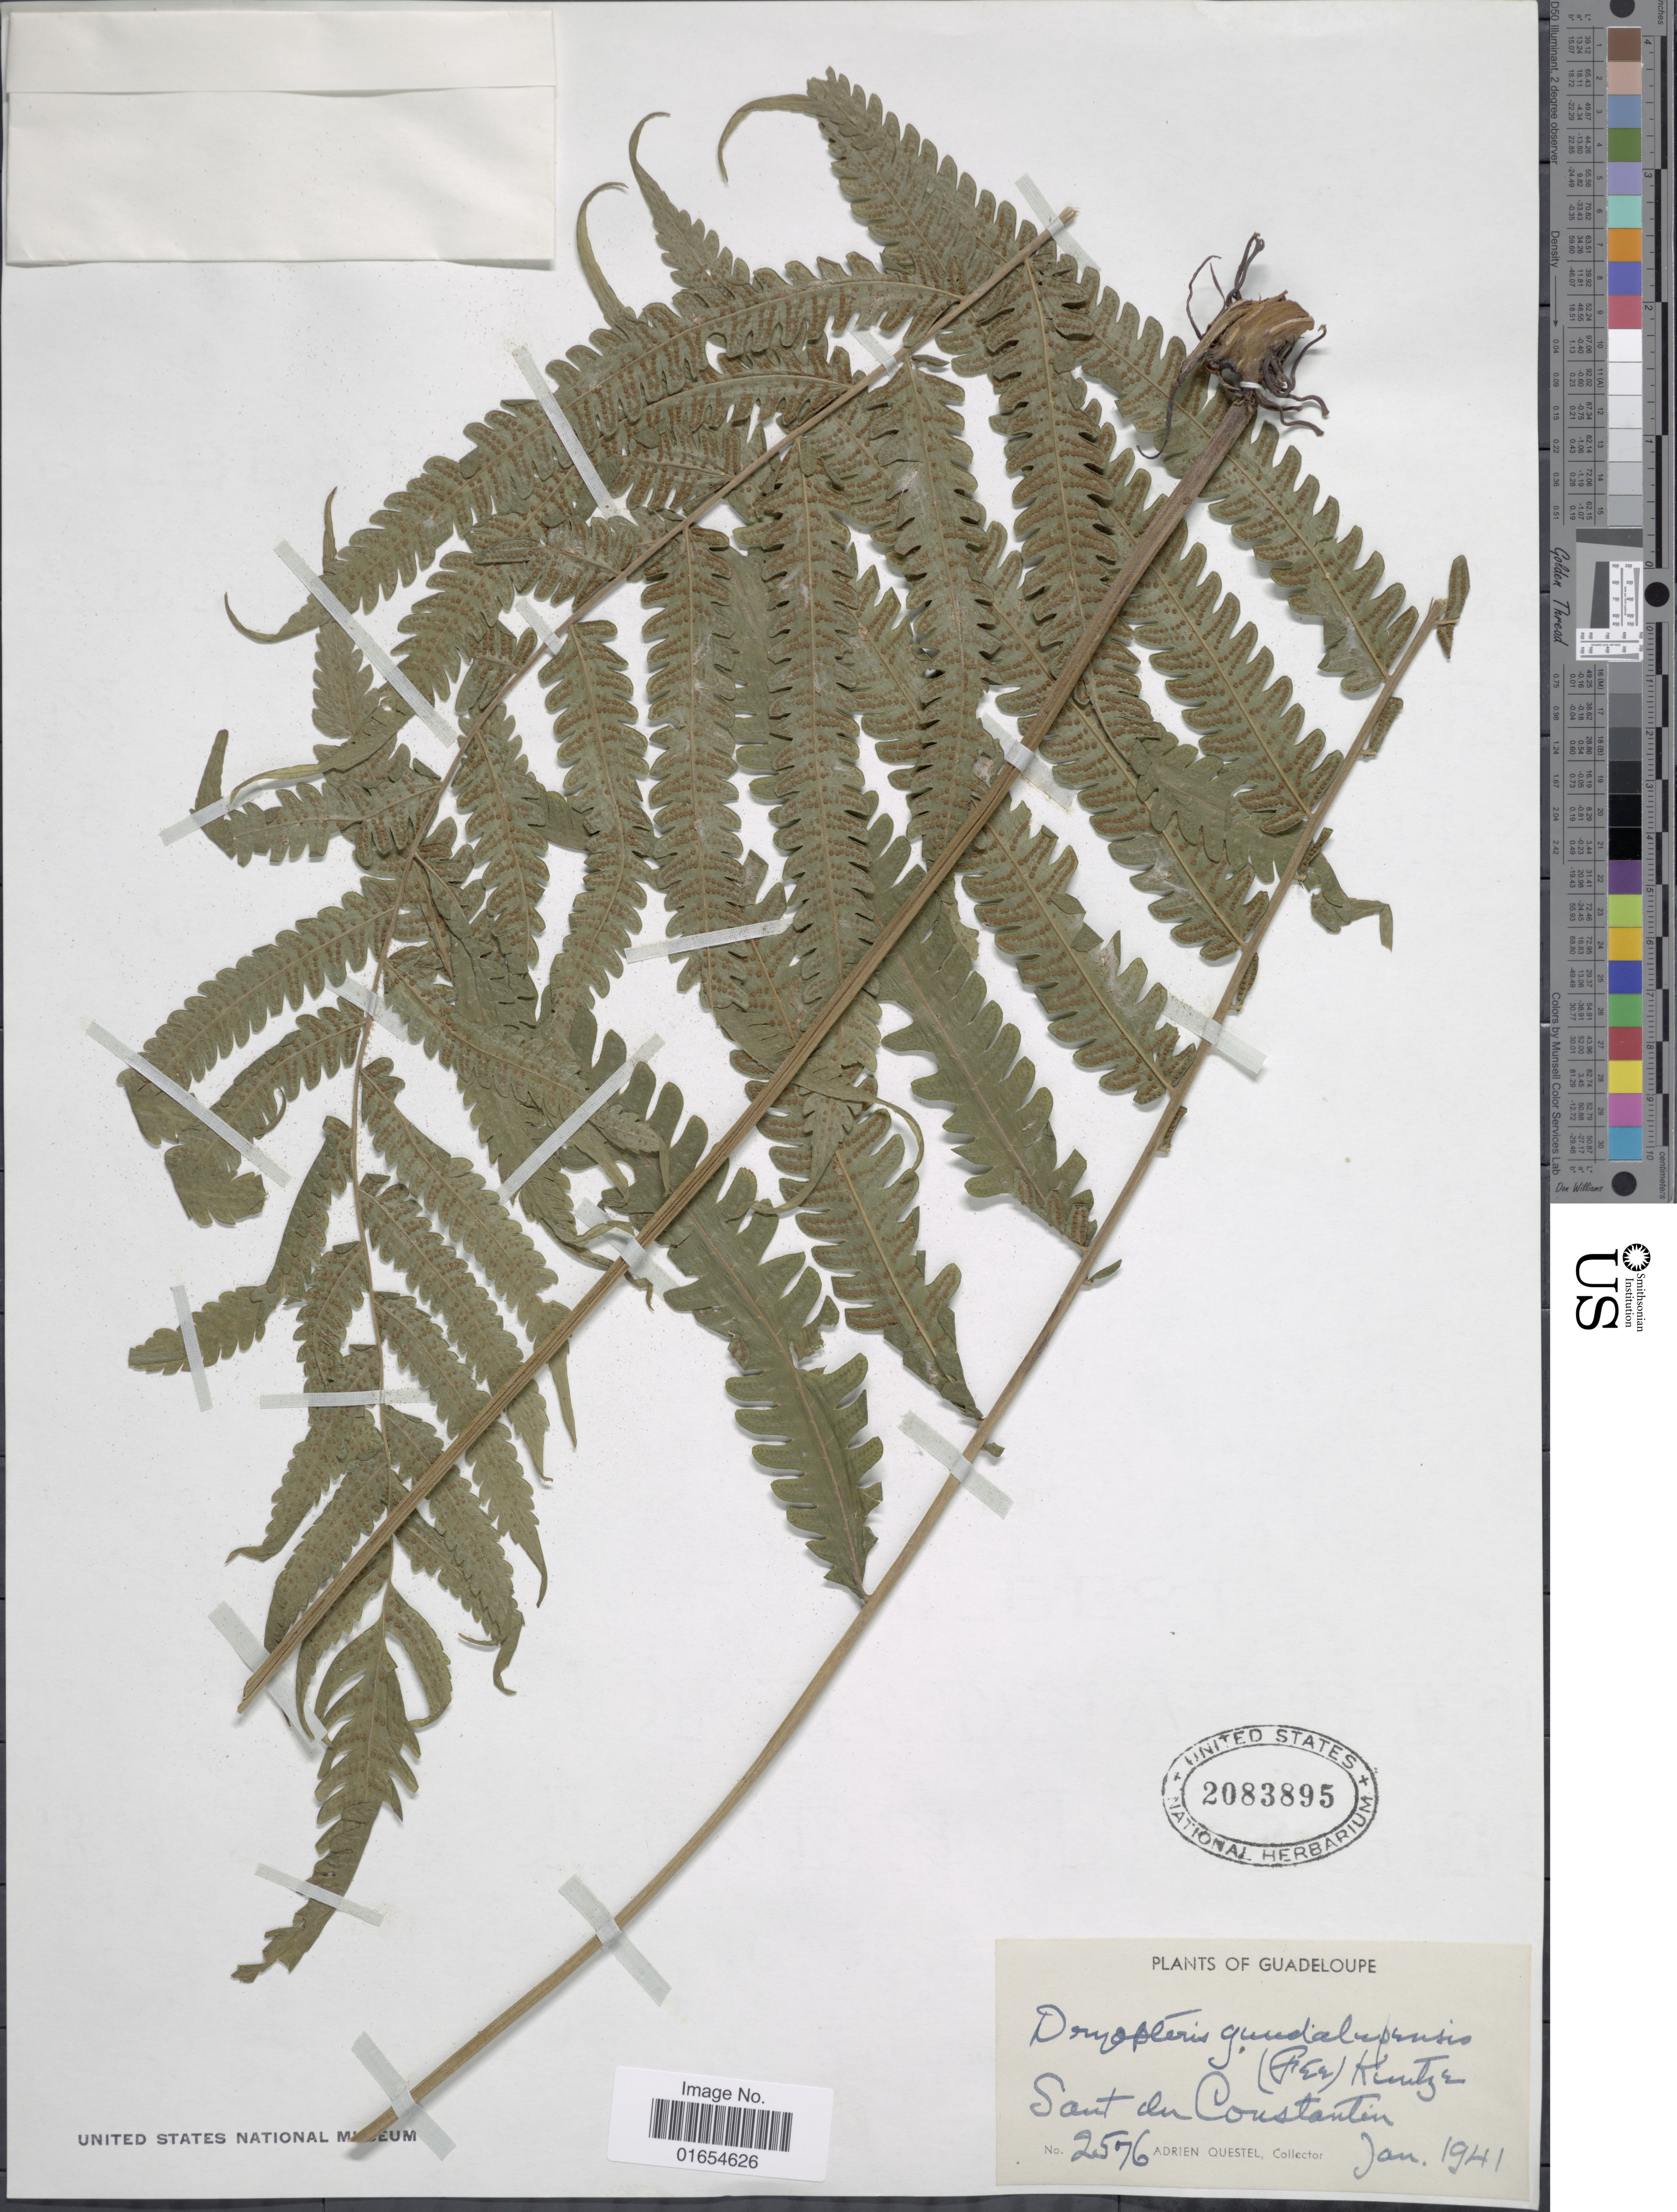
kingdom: Plantae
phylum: Tracheophyta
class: Polypodiopsida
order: Polypodiales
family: Thelypteridaceae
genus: Goniopteris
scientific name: Goniopteris nephrodioides (Klotzsch) comb. nov., ined 2015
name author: (Klotzsch)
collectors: A. Questel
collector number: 2576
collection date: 1941-01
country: Guadeloupe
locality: Sant du Coustantin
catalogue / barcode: US 2083895